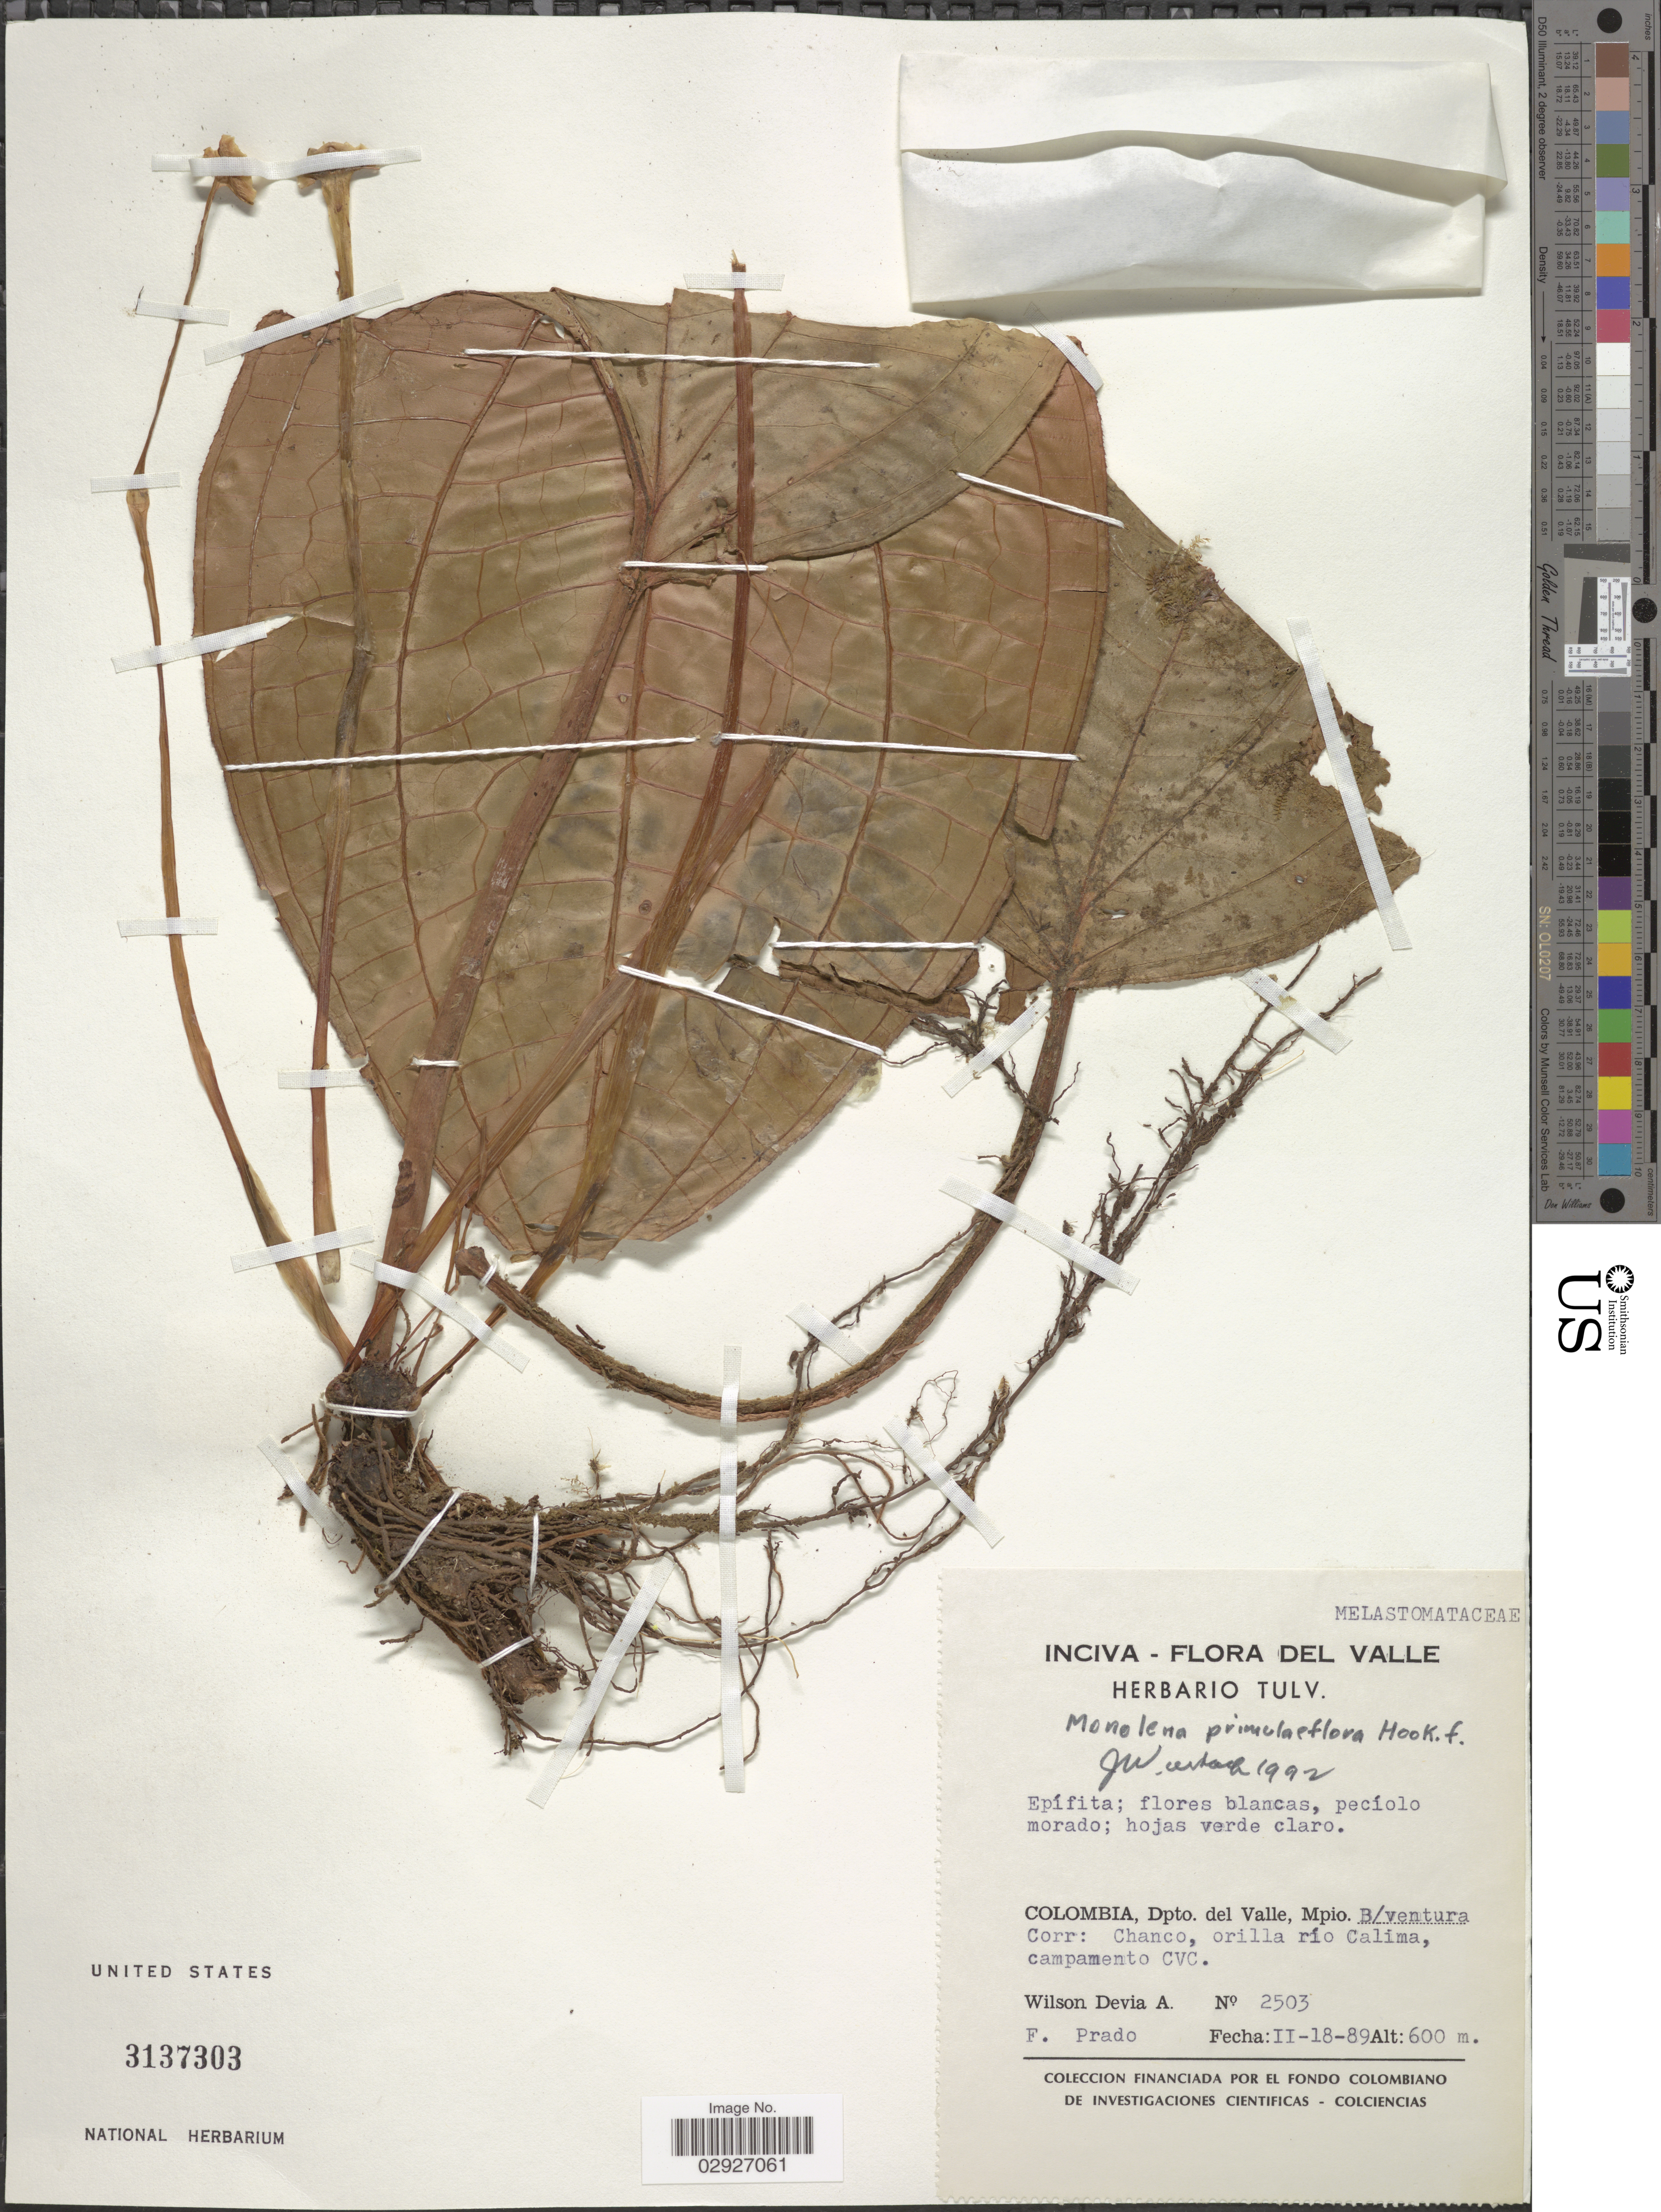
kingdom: Plantae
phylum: Tracheophyta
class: Magnoliopsida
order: Myrtales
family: Melastomataceae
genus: Monolena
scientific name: Monolena primuliflora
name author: Hook. f.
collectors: W. Devia A. & F. Prado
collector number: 2503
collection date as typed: Transcribed d/m/y: 18/2/89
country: Colombia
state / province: Valle del Cauca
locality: Dpto. del Valle, Mpio. B/ventura Corr: Chanco, orilla río Calima, campamento CVC.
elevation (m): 600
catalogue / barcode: US 3137303